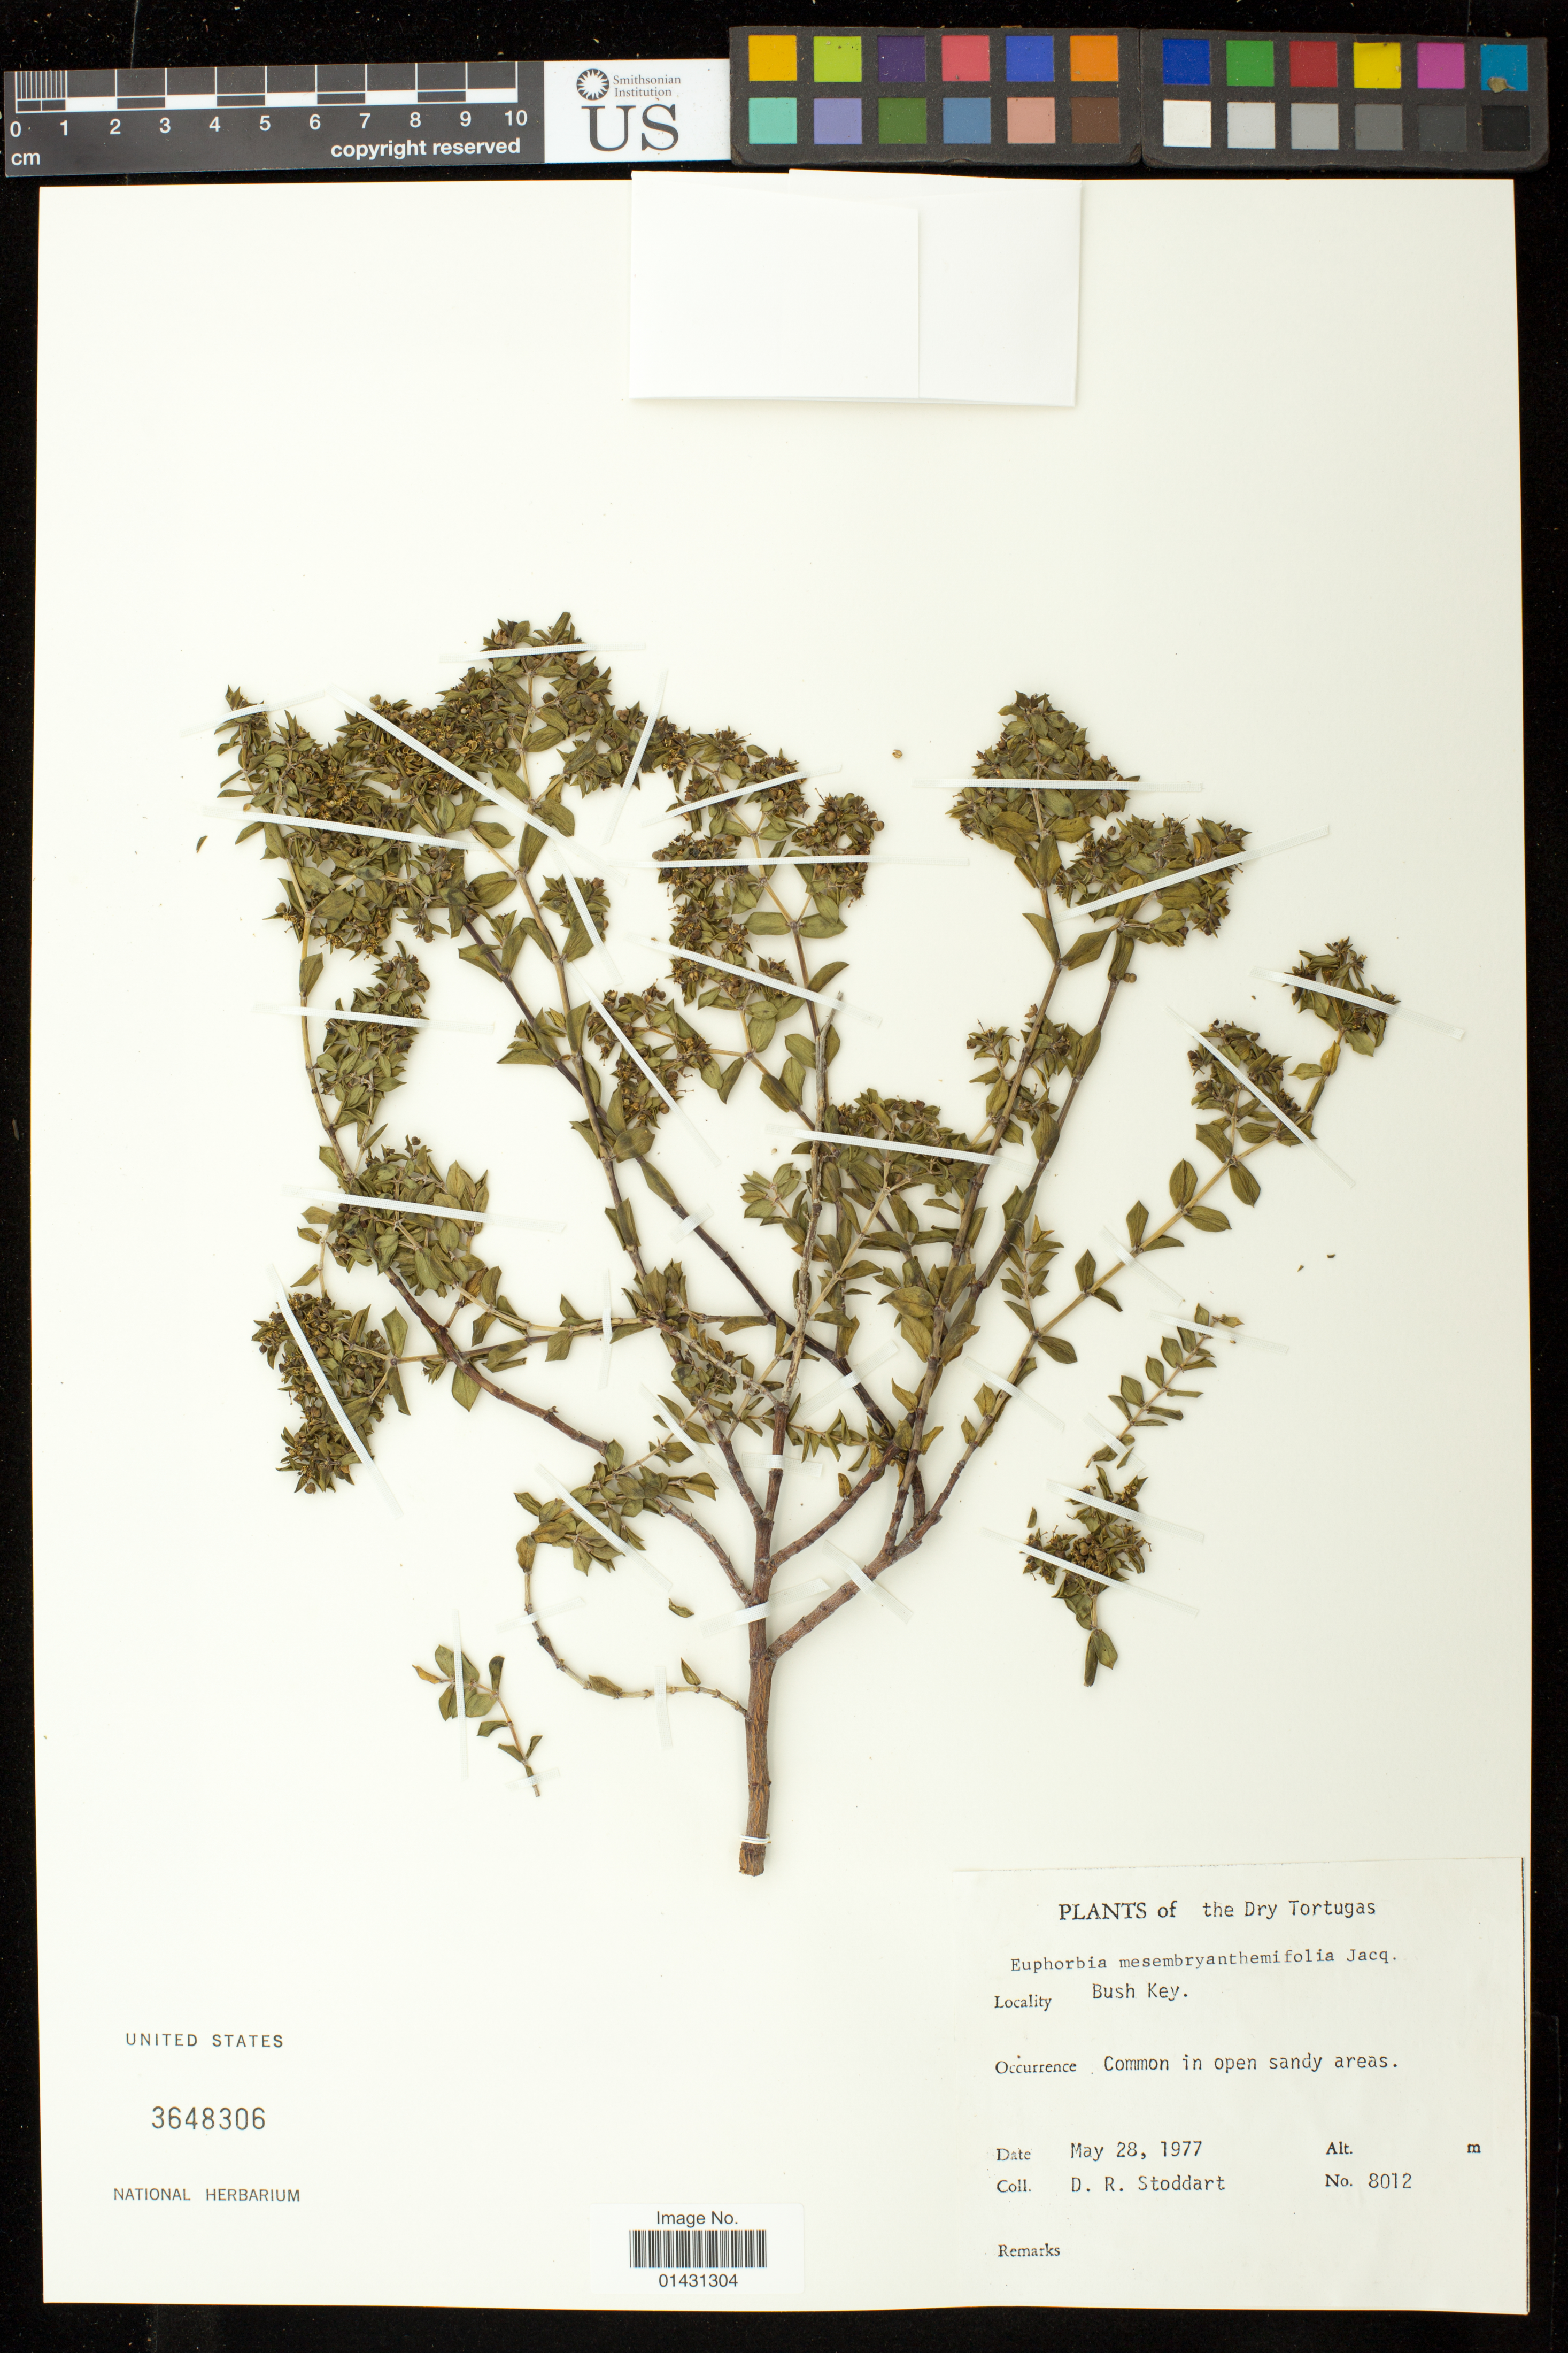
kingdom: Plantae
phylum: Tracheophyta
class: Magnoliopsida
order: Malpighiales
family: Euphorbiaceae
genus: Euphorbia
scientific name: Euphorbia mesembryanthemifolia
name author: Jacq.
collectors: D. R. Stoddart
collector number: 8012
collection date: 1977-05-28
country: United States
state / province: Florida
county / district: Monroe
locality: Bush Key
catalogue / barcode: US 3648306